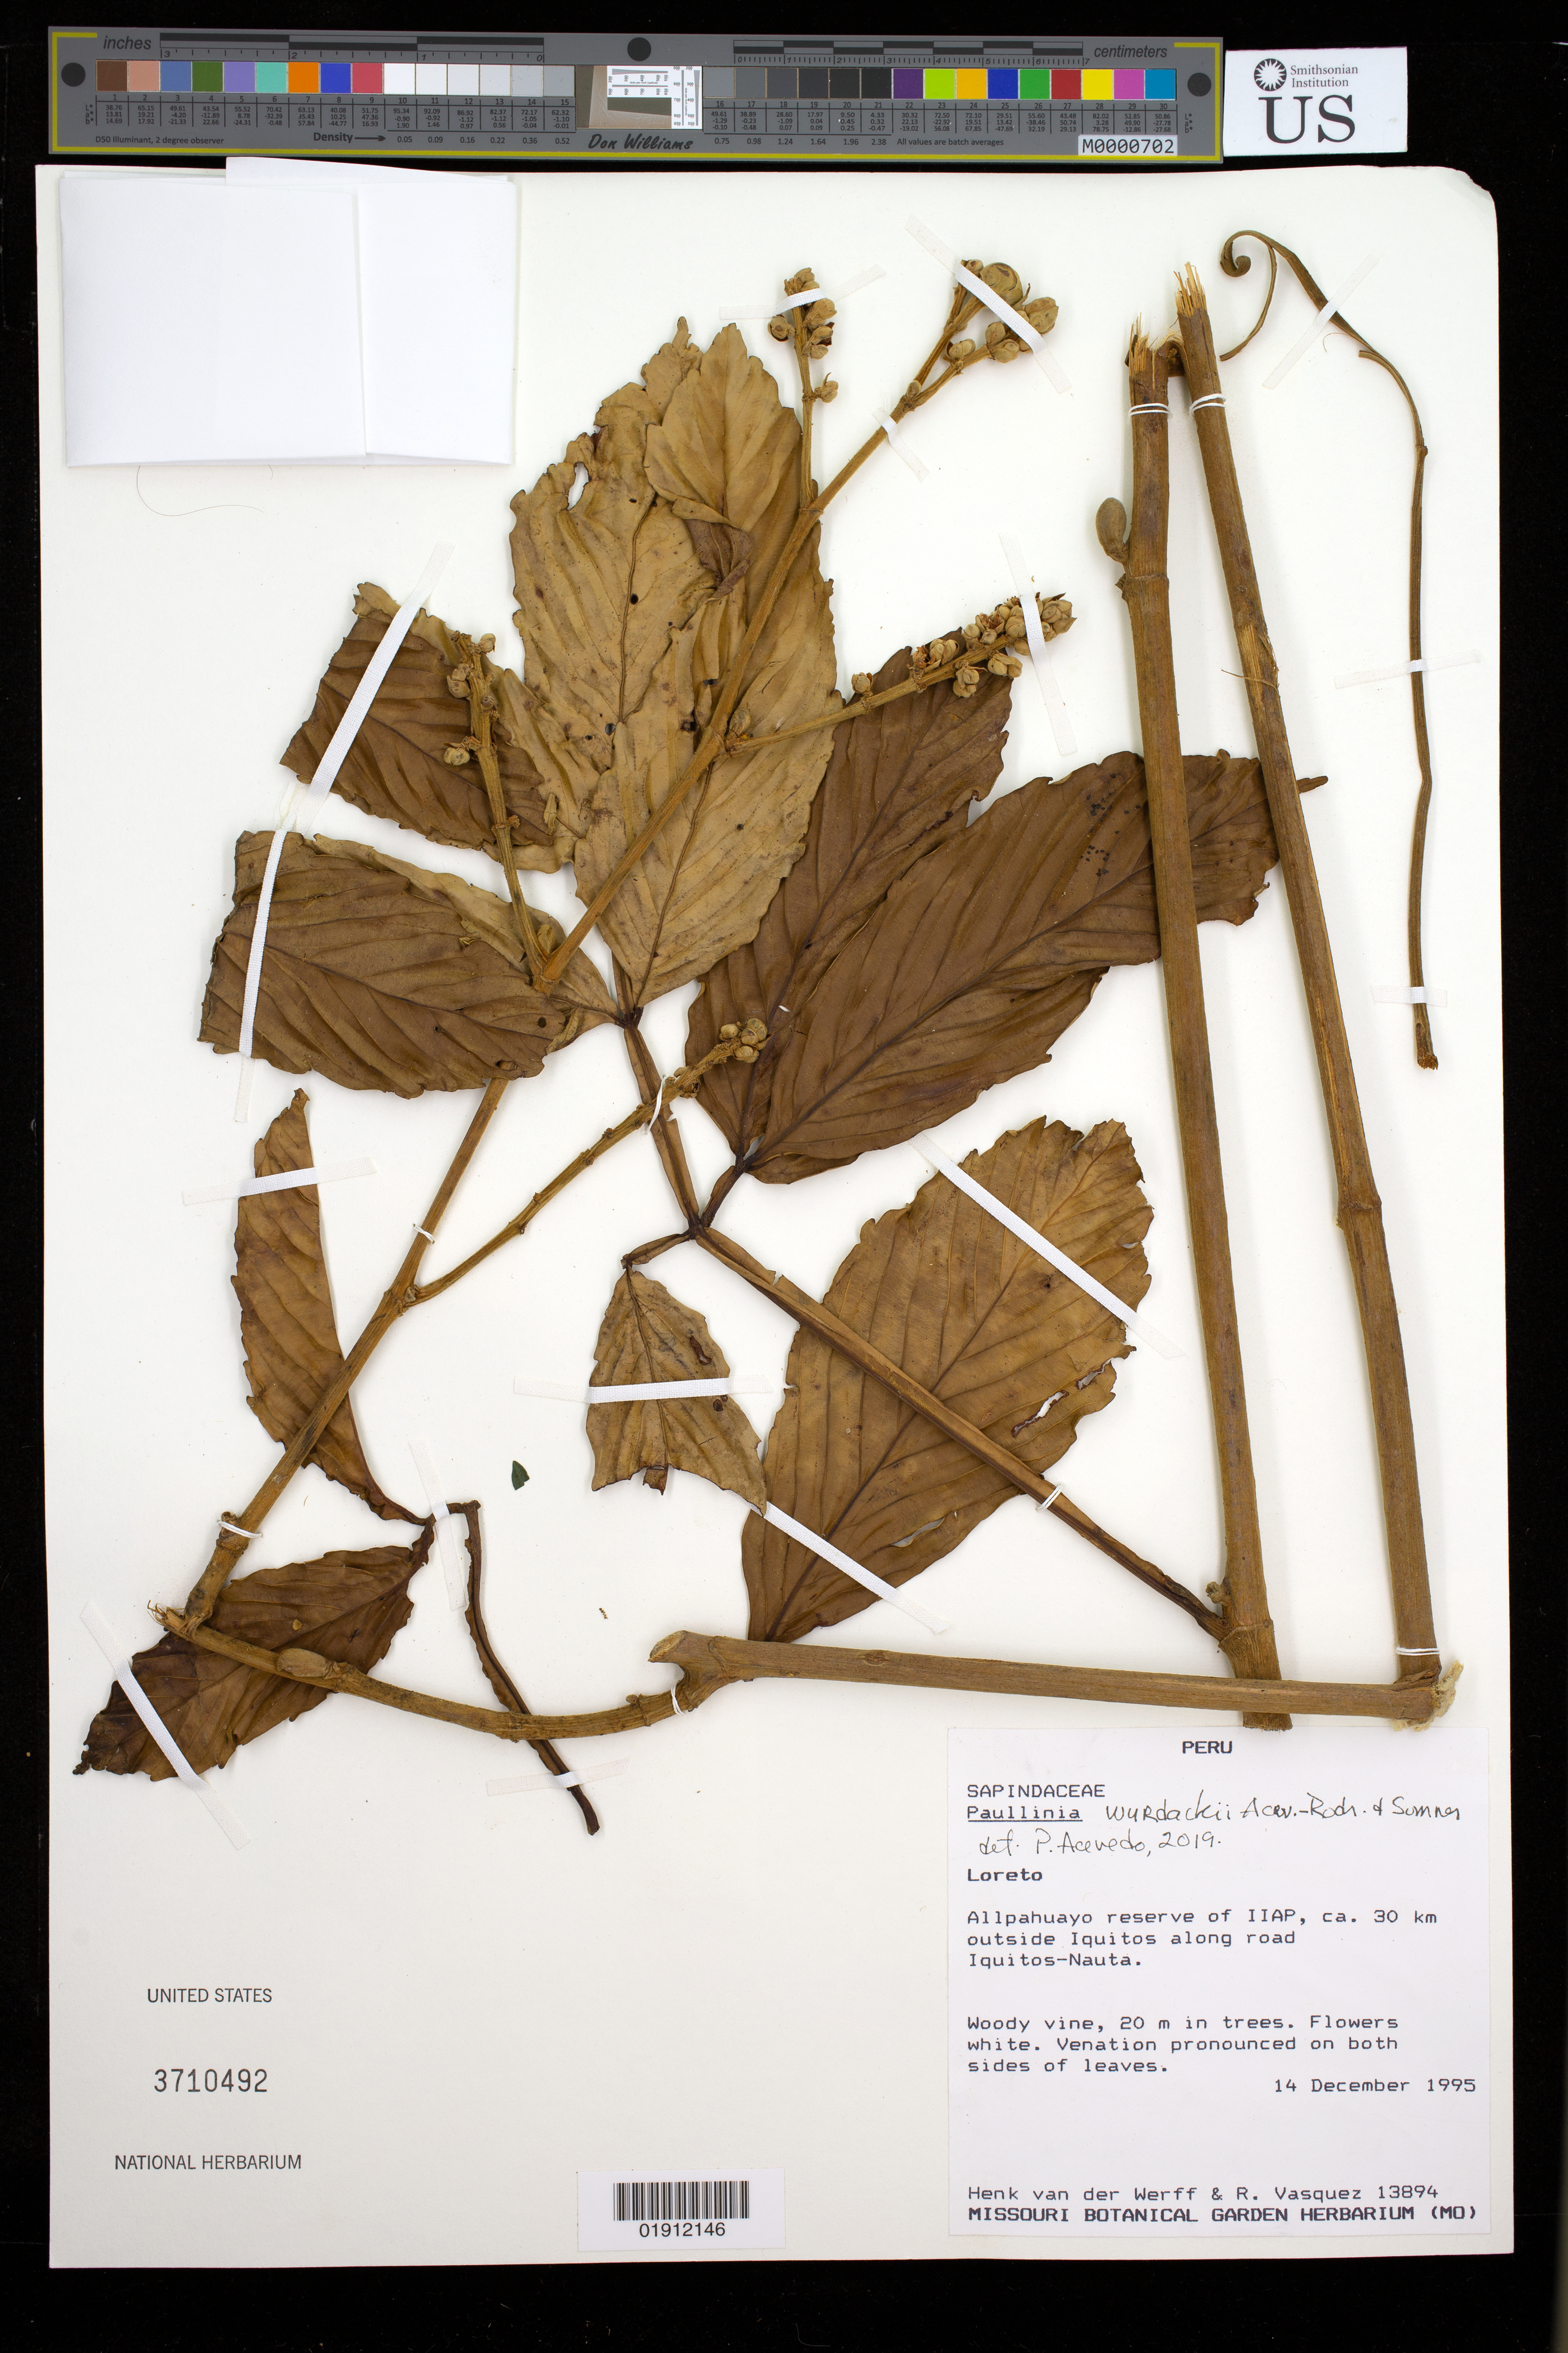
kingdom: Plantae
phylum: Tracheophyta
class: Magnoliopsida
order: Sapindales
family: Sapindaceae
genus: Paullinia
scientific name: Paullinia wurdackii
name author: Acev.-Rodr. & Somner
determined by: Acevedo-Rodríguez, P., (BOT), Smithsonian Institution - National Museum of Natural History (UNITED STATES)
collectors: H. van der Werff & R. Vásquez M.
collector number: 13894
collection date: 1995-12-14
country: Peru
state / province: Loreto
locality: Allpahuayo Reserve of IIAP, ca. 30 km outside Iquitos along road Iquitos-Nauta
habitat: Along road, in trees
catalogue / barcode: US 3710492